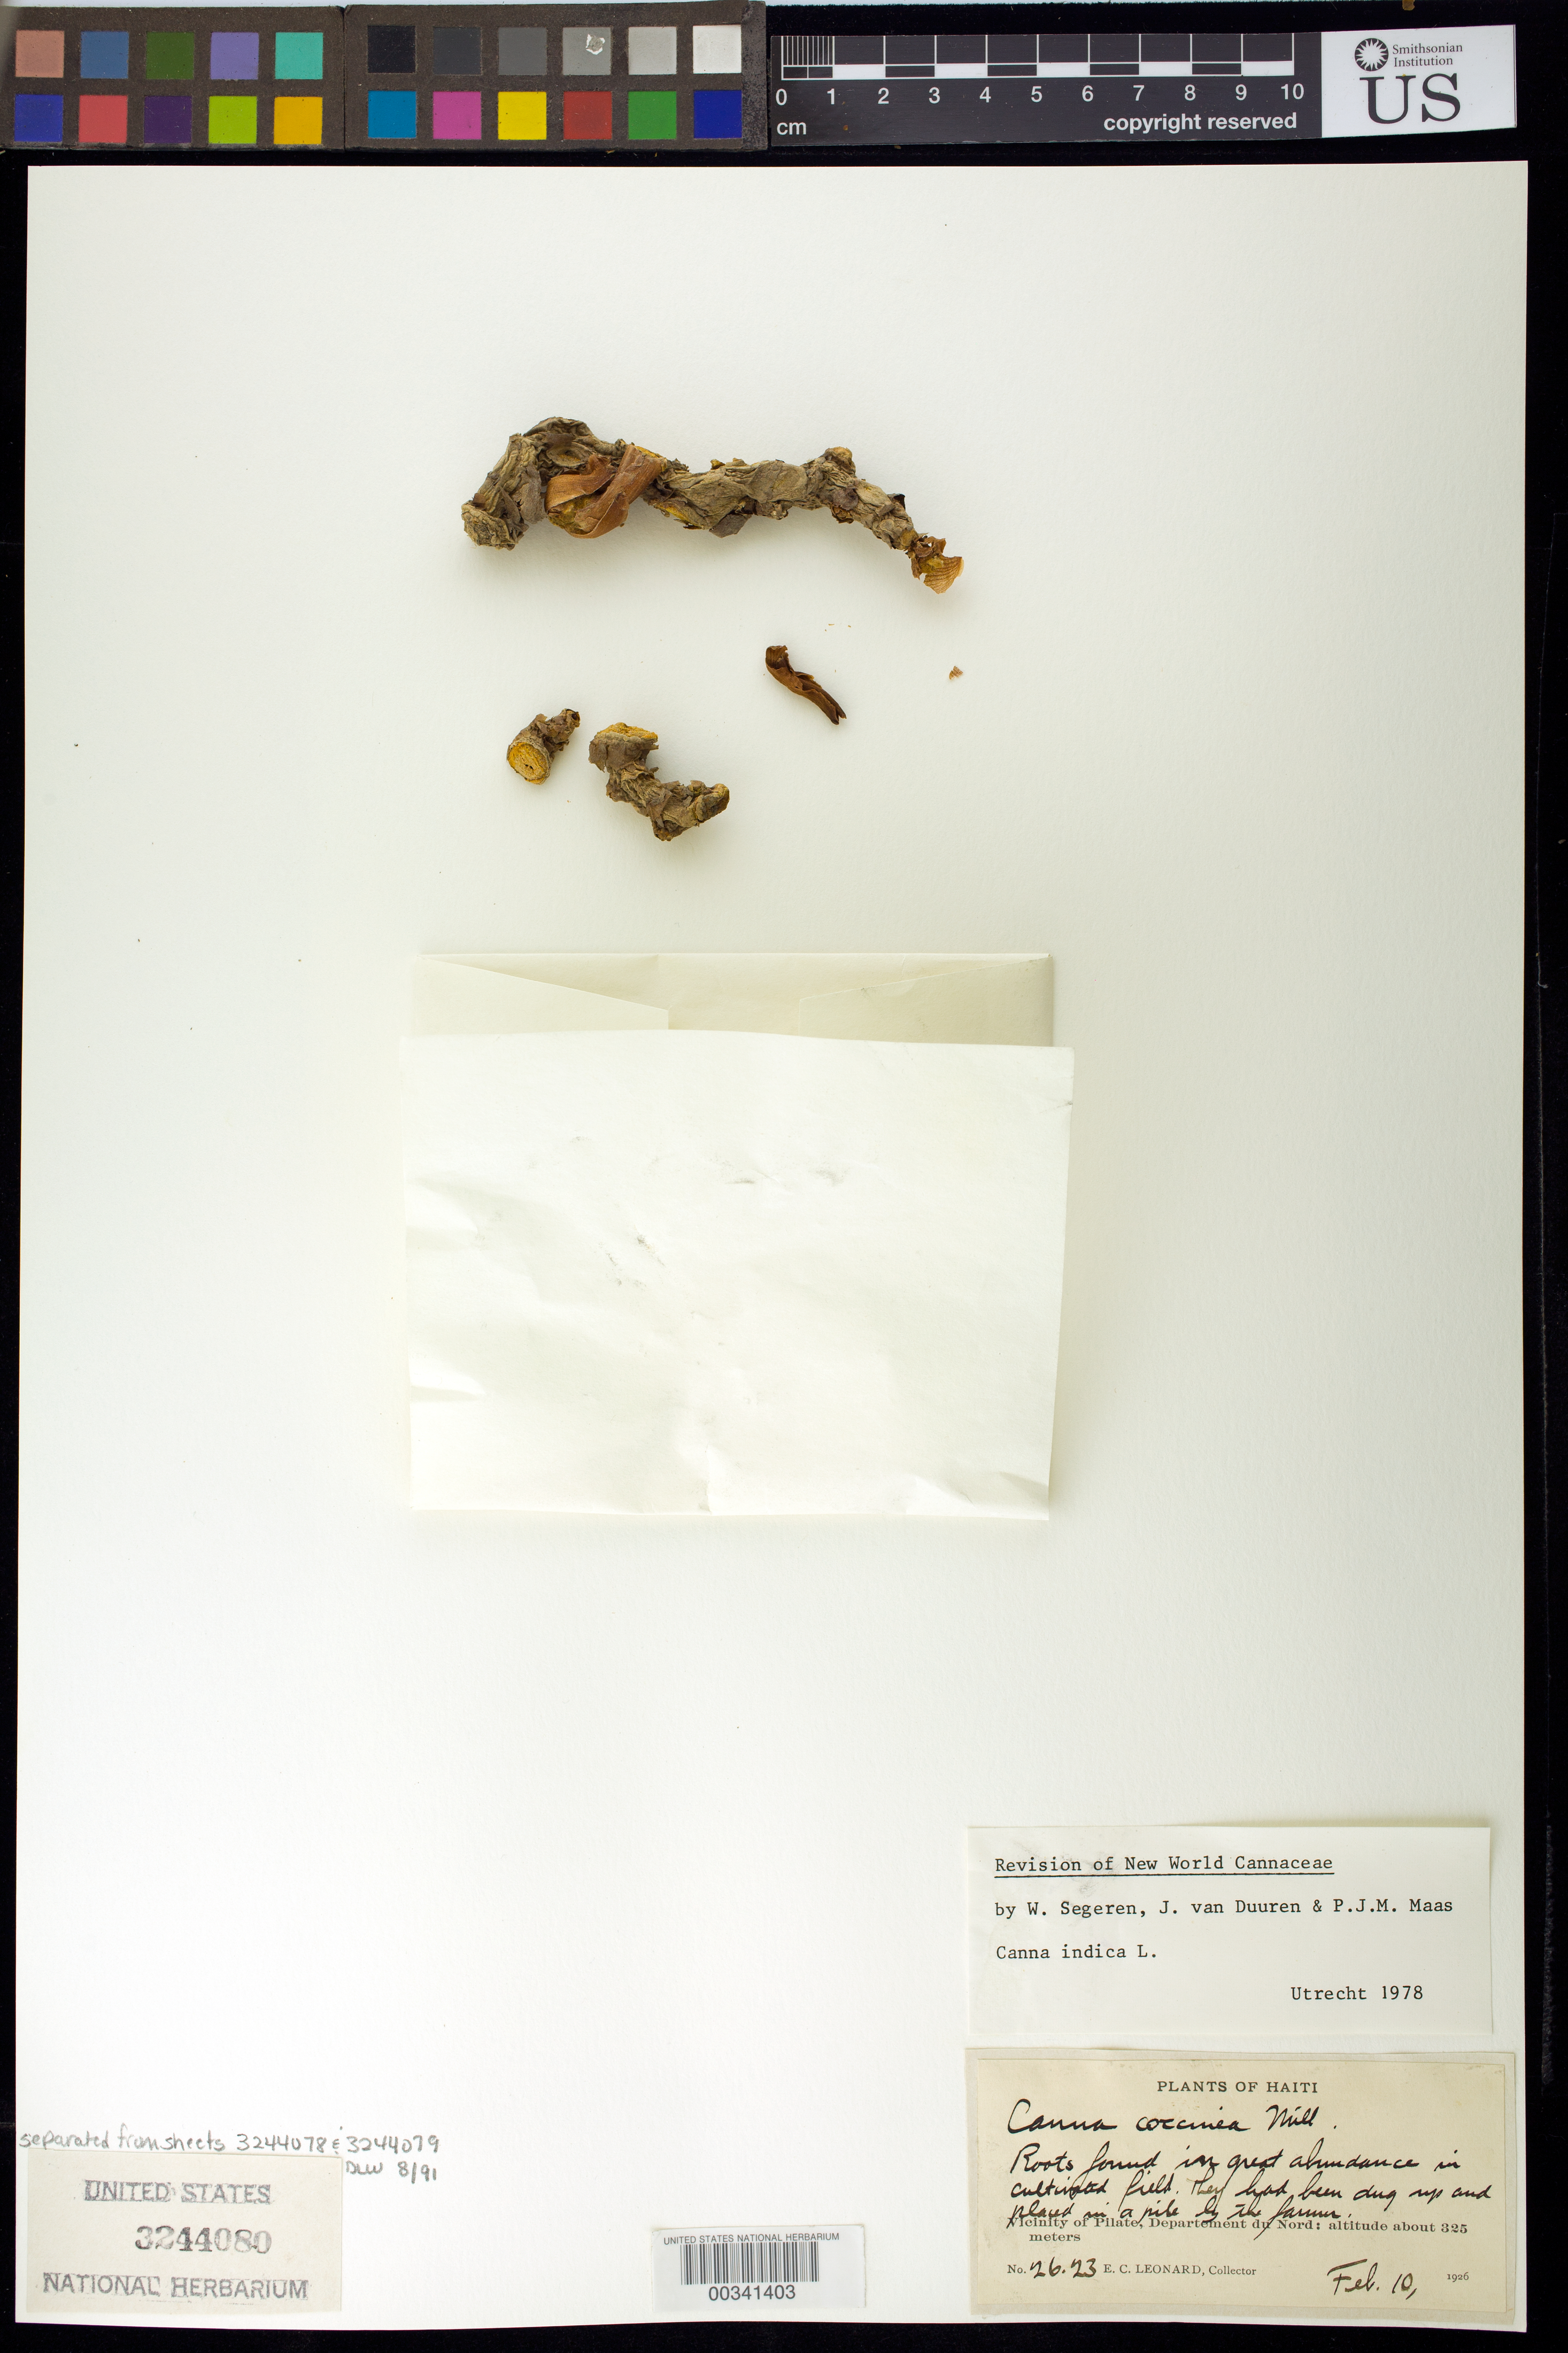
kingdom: Plantae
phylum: Tracheophyta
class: Liliopsida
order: Zingiberales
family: Cannaceae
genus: Canna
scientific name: Canna indica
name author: L.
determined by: Segeren, W.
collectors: E. C. Leonard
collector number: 2623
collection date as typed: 10 Feb 1926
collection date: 1926-02-10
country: Haiti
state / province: Nord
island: Hispaniola Island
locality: Vicinity of Pilate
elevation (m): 325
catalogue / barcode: US 3244080